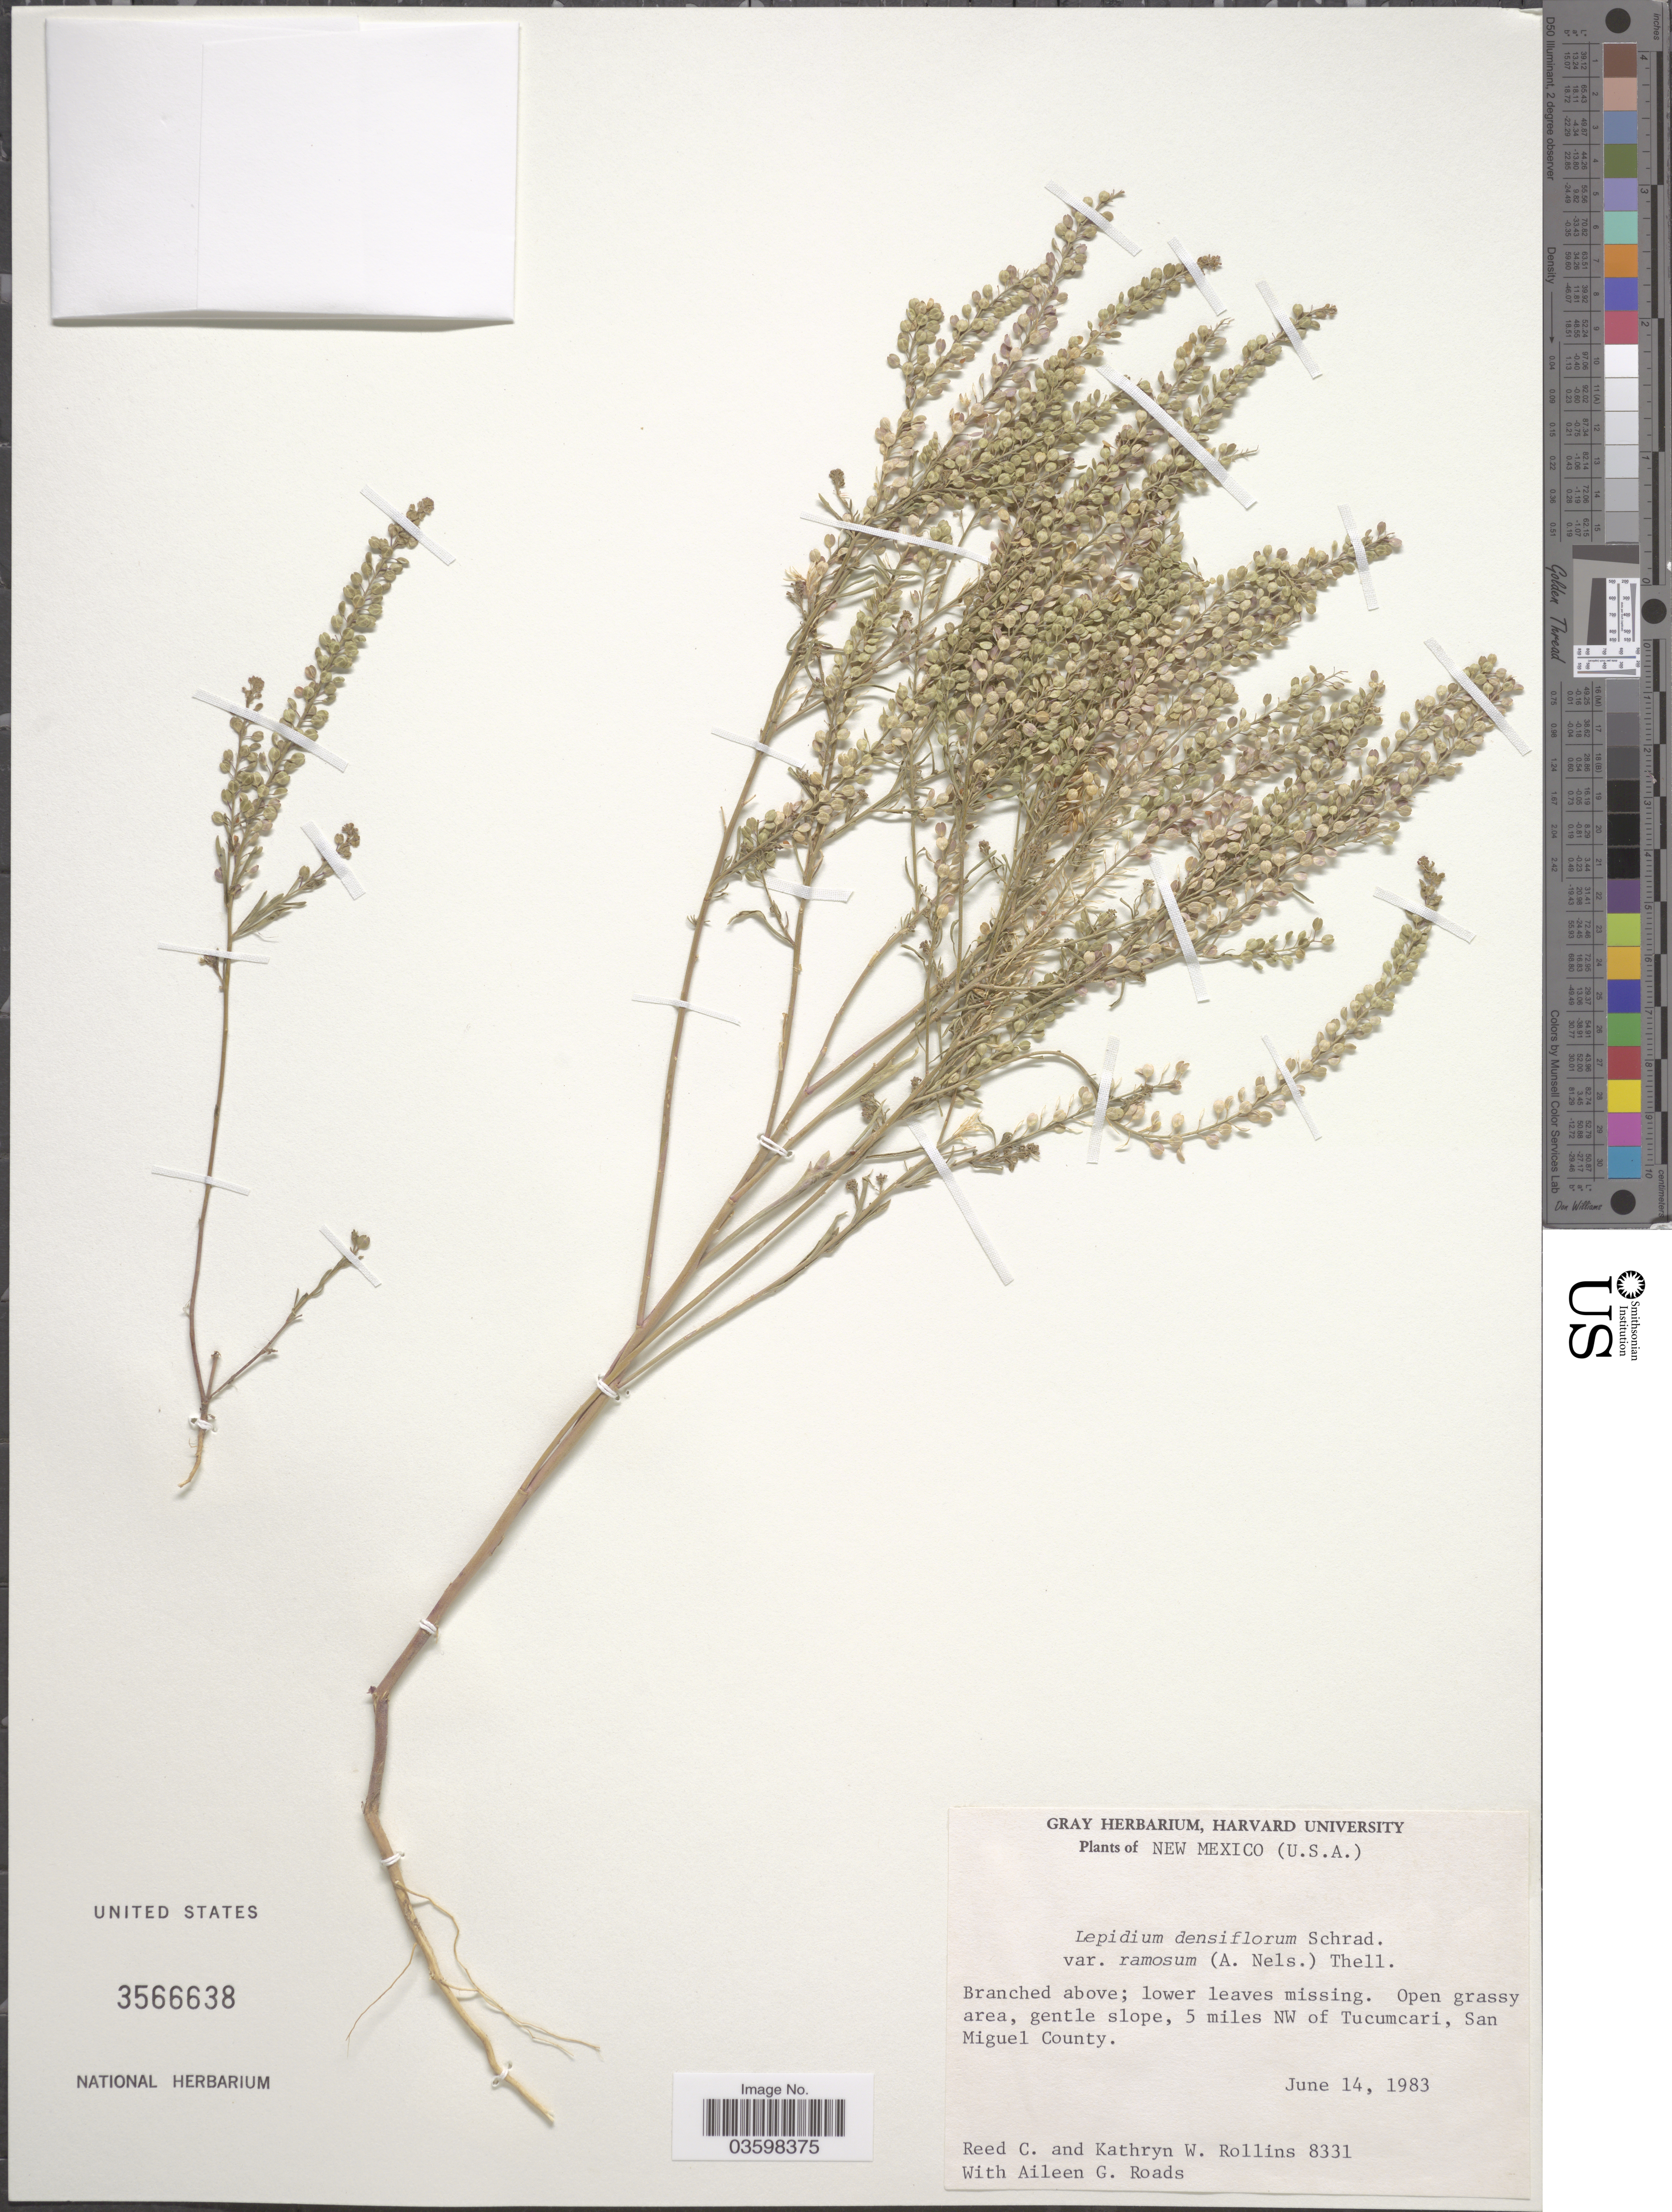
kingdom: Plantae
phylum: Tracheophyta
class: Magnoliopsida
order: Brassicales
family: Brassicaceae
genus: Lepidium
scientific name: Lepidium densiflorum var. ramosum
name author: (A. Nelson) Thell.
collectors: R. C. Rollins, K. W. Rollins & A. Roads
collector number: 8331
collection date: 1983-06-14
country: United States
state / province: New Mexico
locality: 5 miles NW of Tucumcari, San Miguel County.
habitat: open grassy area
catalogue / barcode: US 3566638